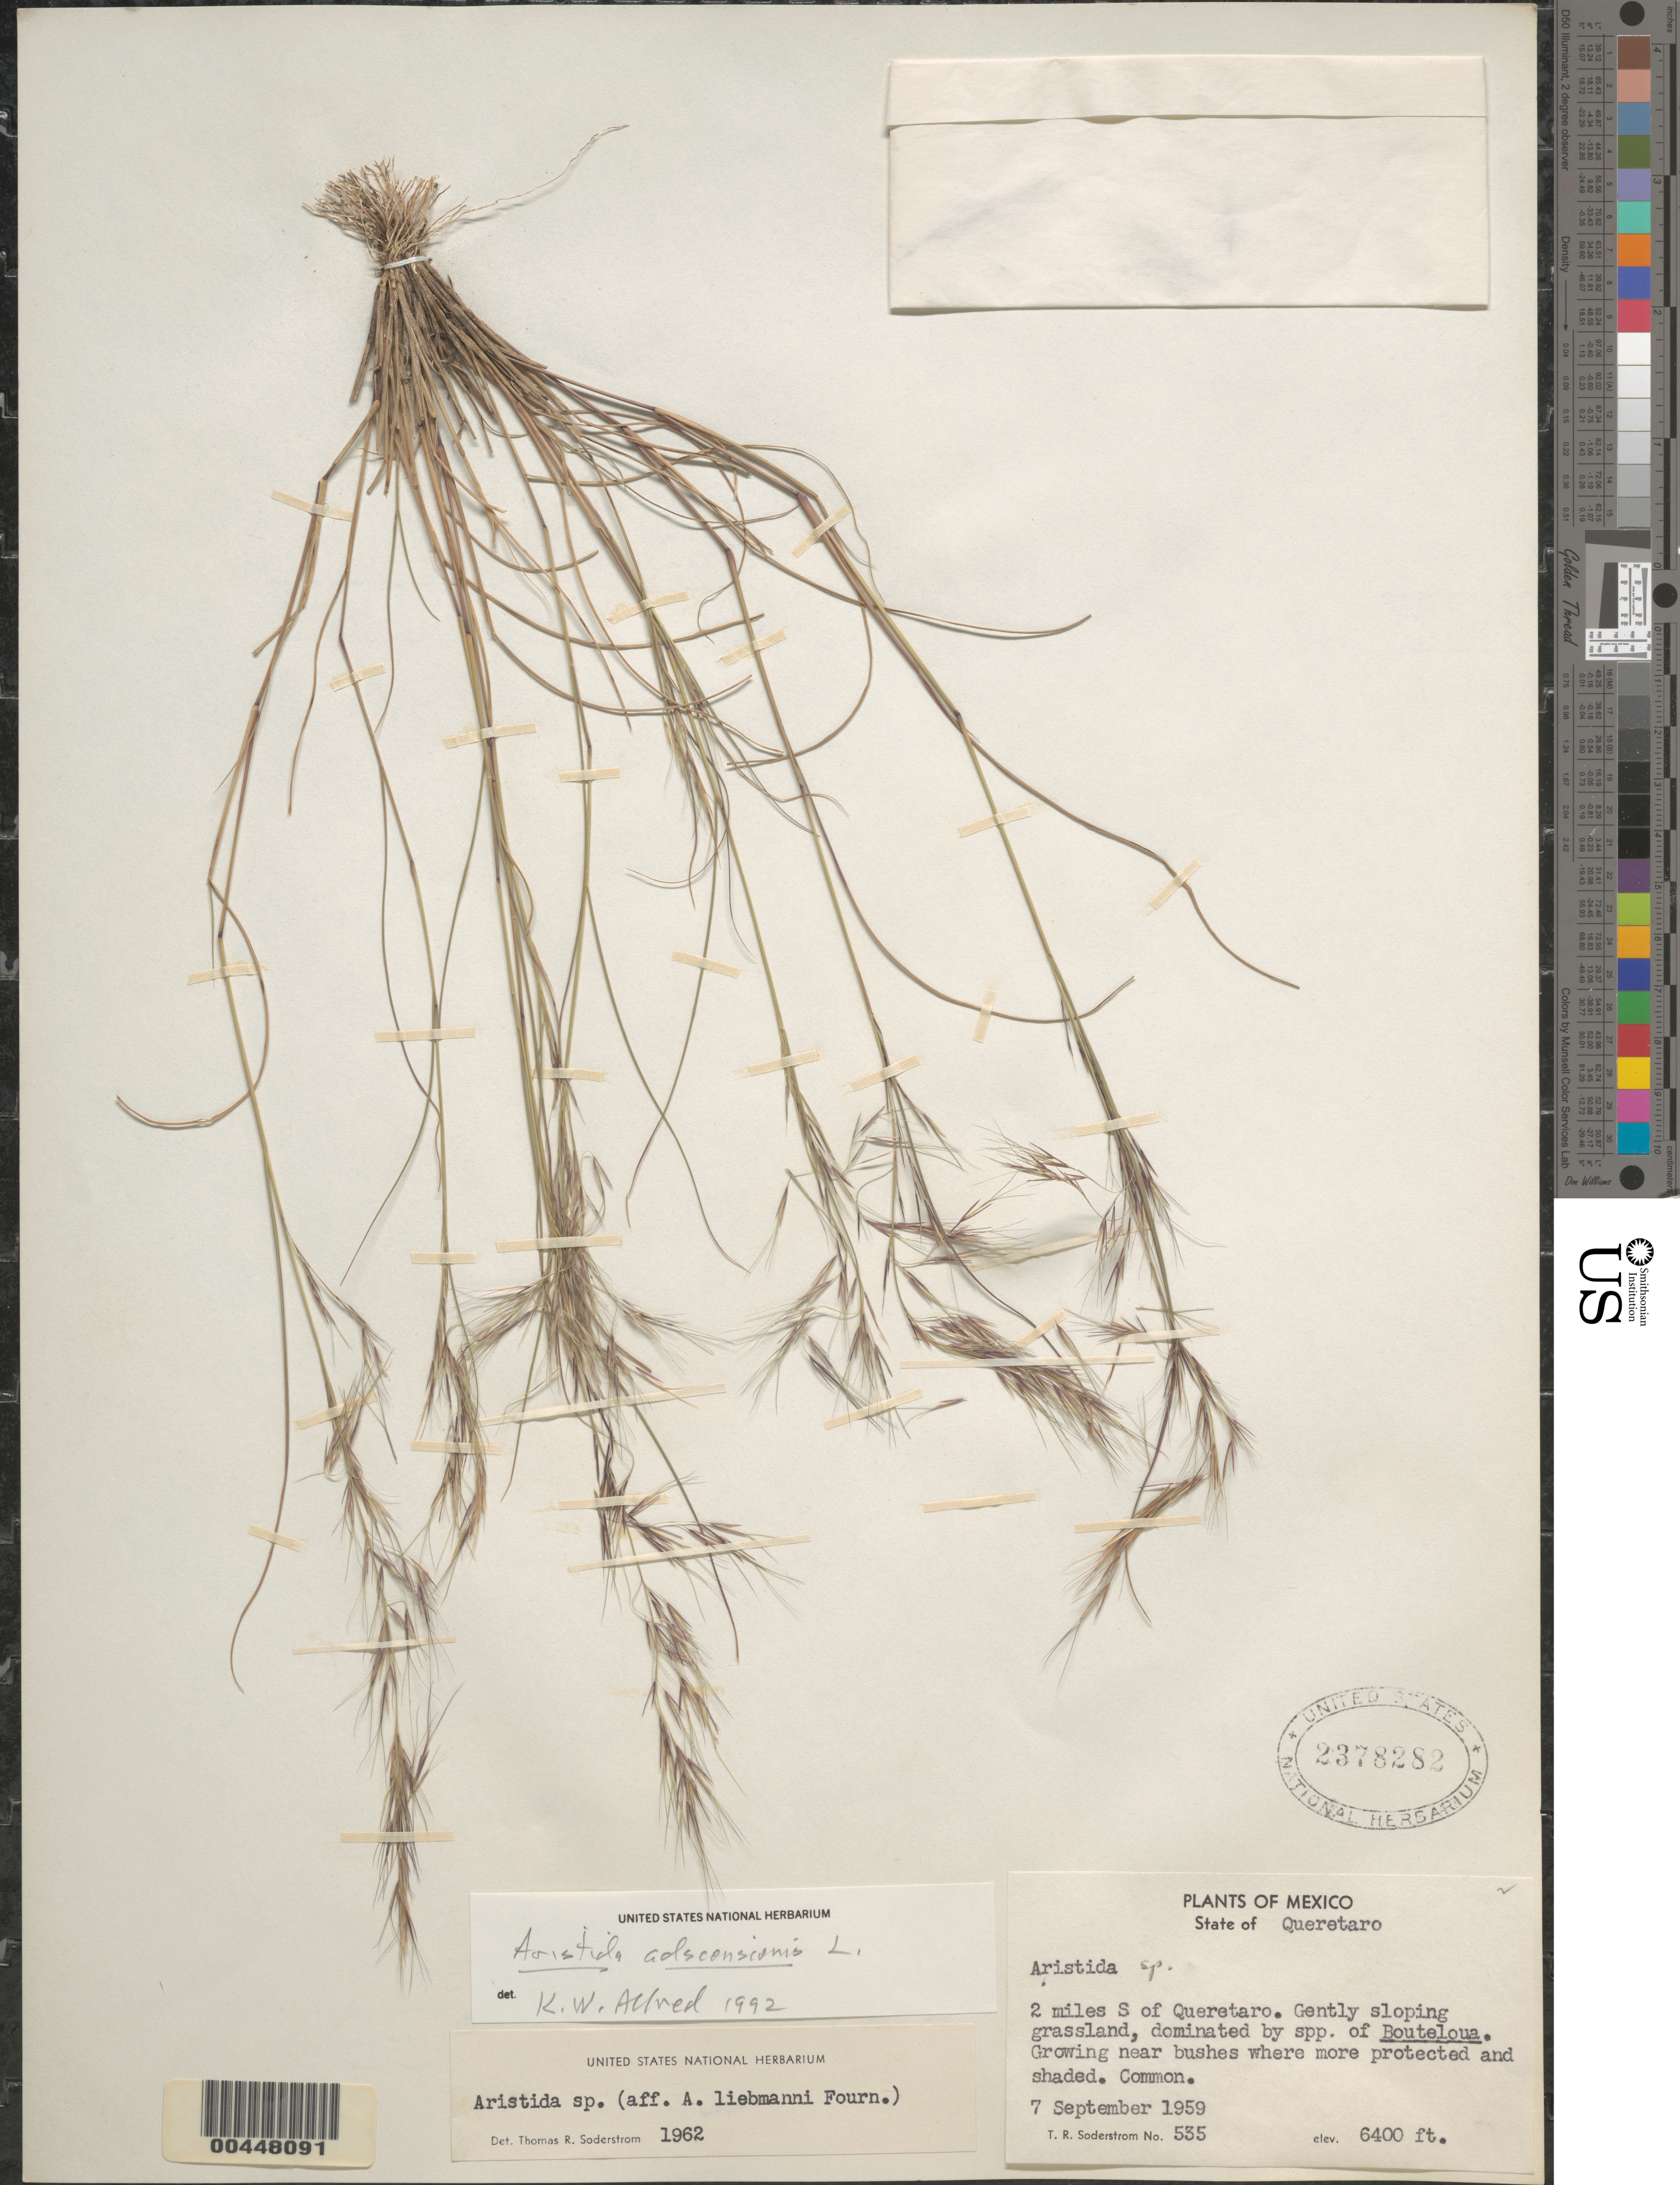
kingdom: Plantae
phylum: Tracheophyta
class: Liliopsida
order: Poales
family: Poaceae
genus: Aristida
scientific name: Aristida adscensionis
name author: L.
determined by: Allred, K. W.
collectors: T. R. Soderstrom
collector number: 535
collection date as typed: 7 Sep 1959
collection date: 1959-09-07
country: Mexico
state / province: Querétaro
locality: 2 miles S of Querétaro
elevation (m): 1951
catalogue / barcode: US 2378282